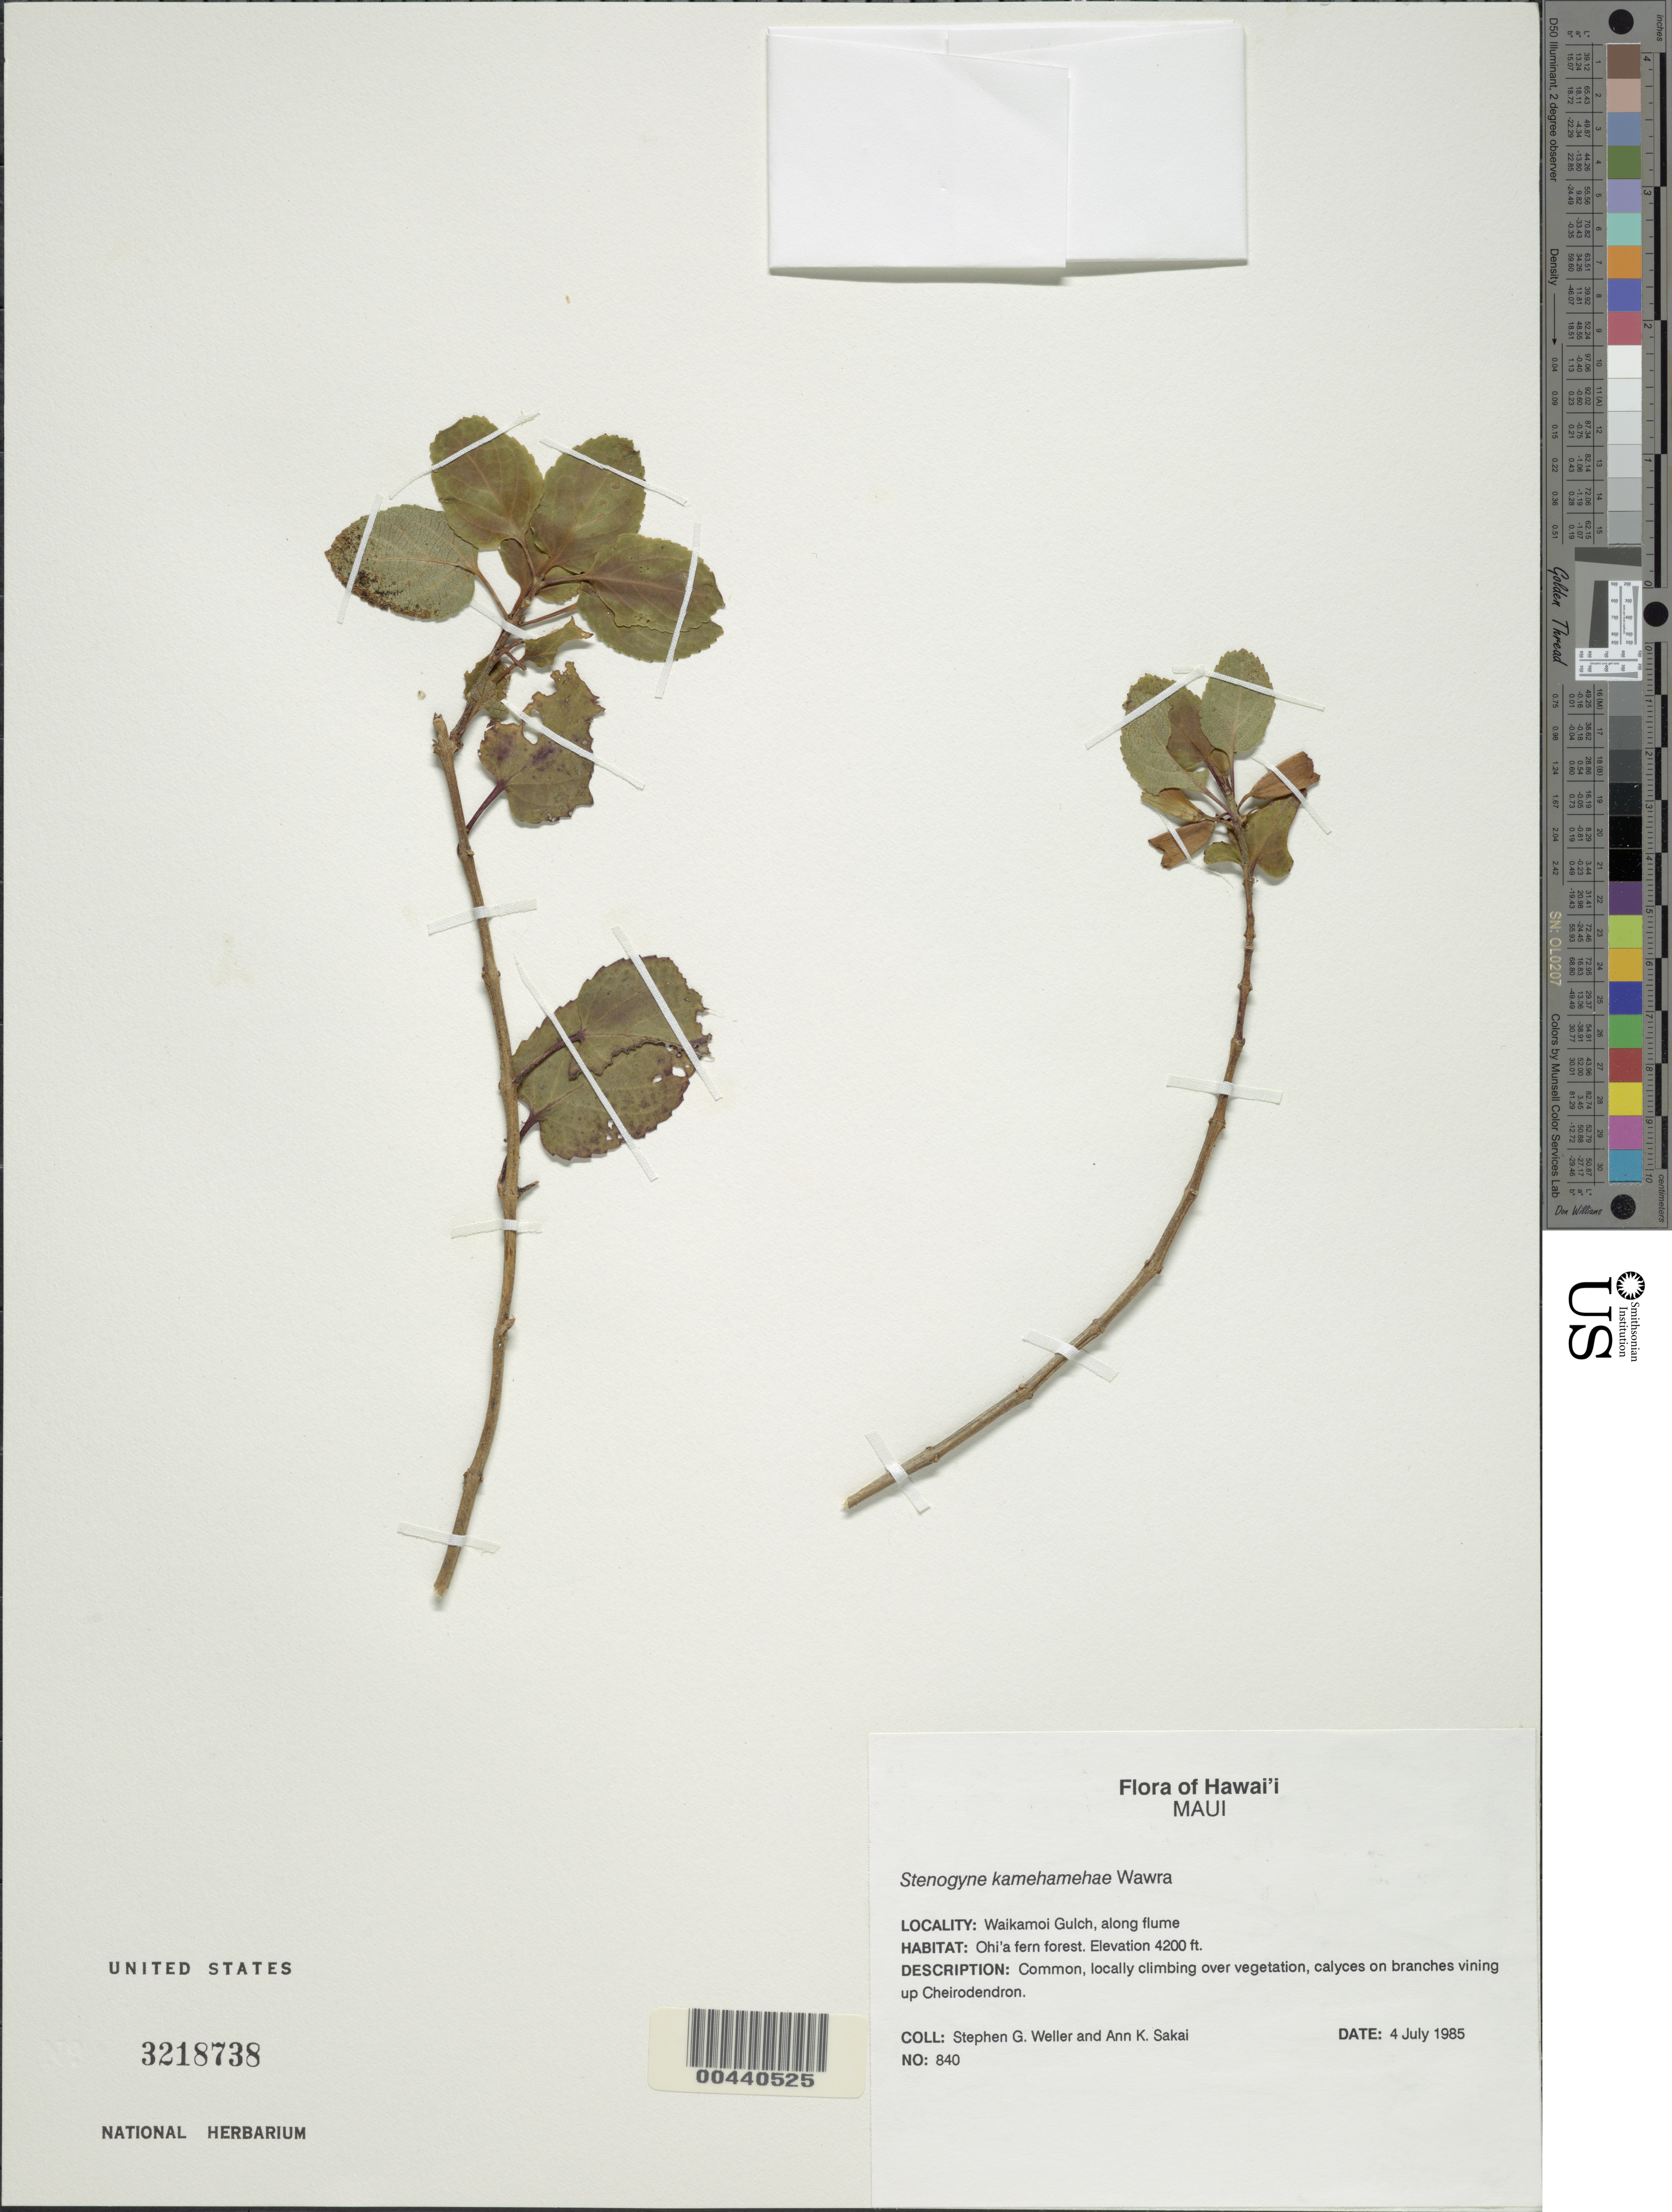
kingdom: Plantae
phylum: Tracheophyta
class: Magnoliopsida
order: Lamiales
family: Lamiaceae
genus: Stenogyne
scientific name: Stenogyne kamehamehae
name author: Wawra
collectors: S. G. Weller & A. Sakai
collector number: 840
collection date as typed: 4 Jul 1985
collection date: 1985-07-04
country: United States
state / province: Hawaii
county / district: Maui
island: Maui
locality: Waikamoi Gulch, along flume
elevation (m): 1280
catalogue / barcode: US 3218738